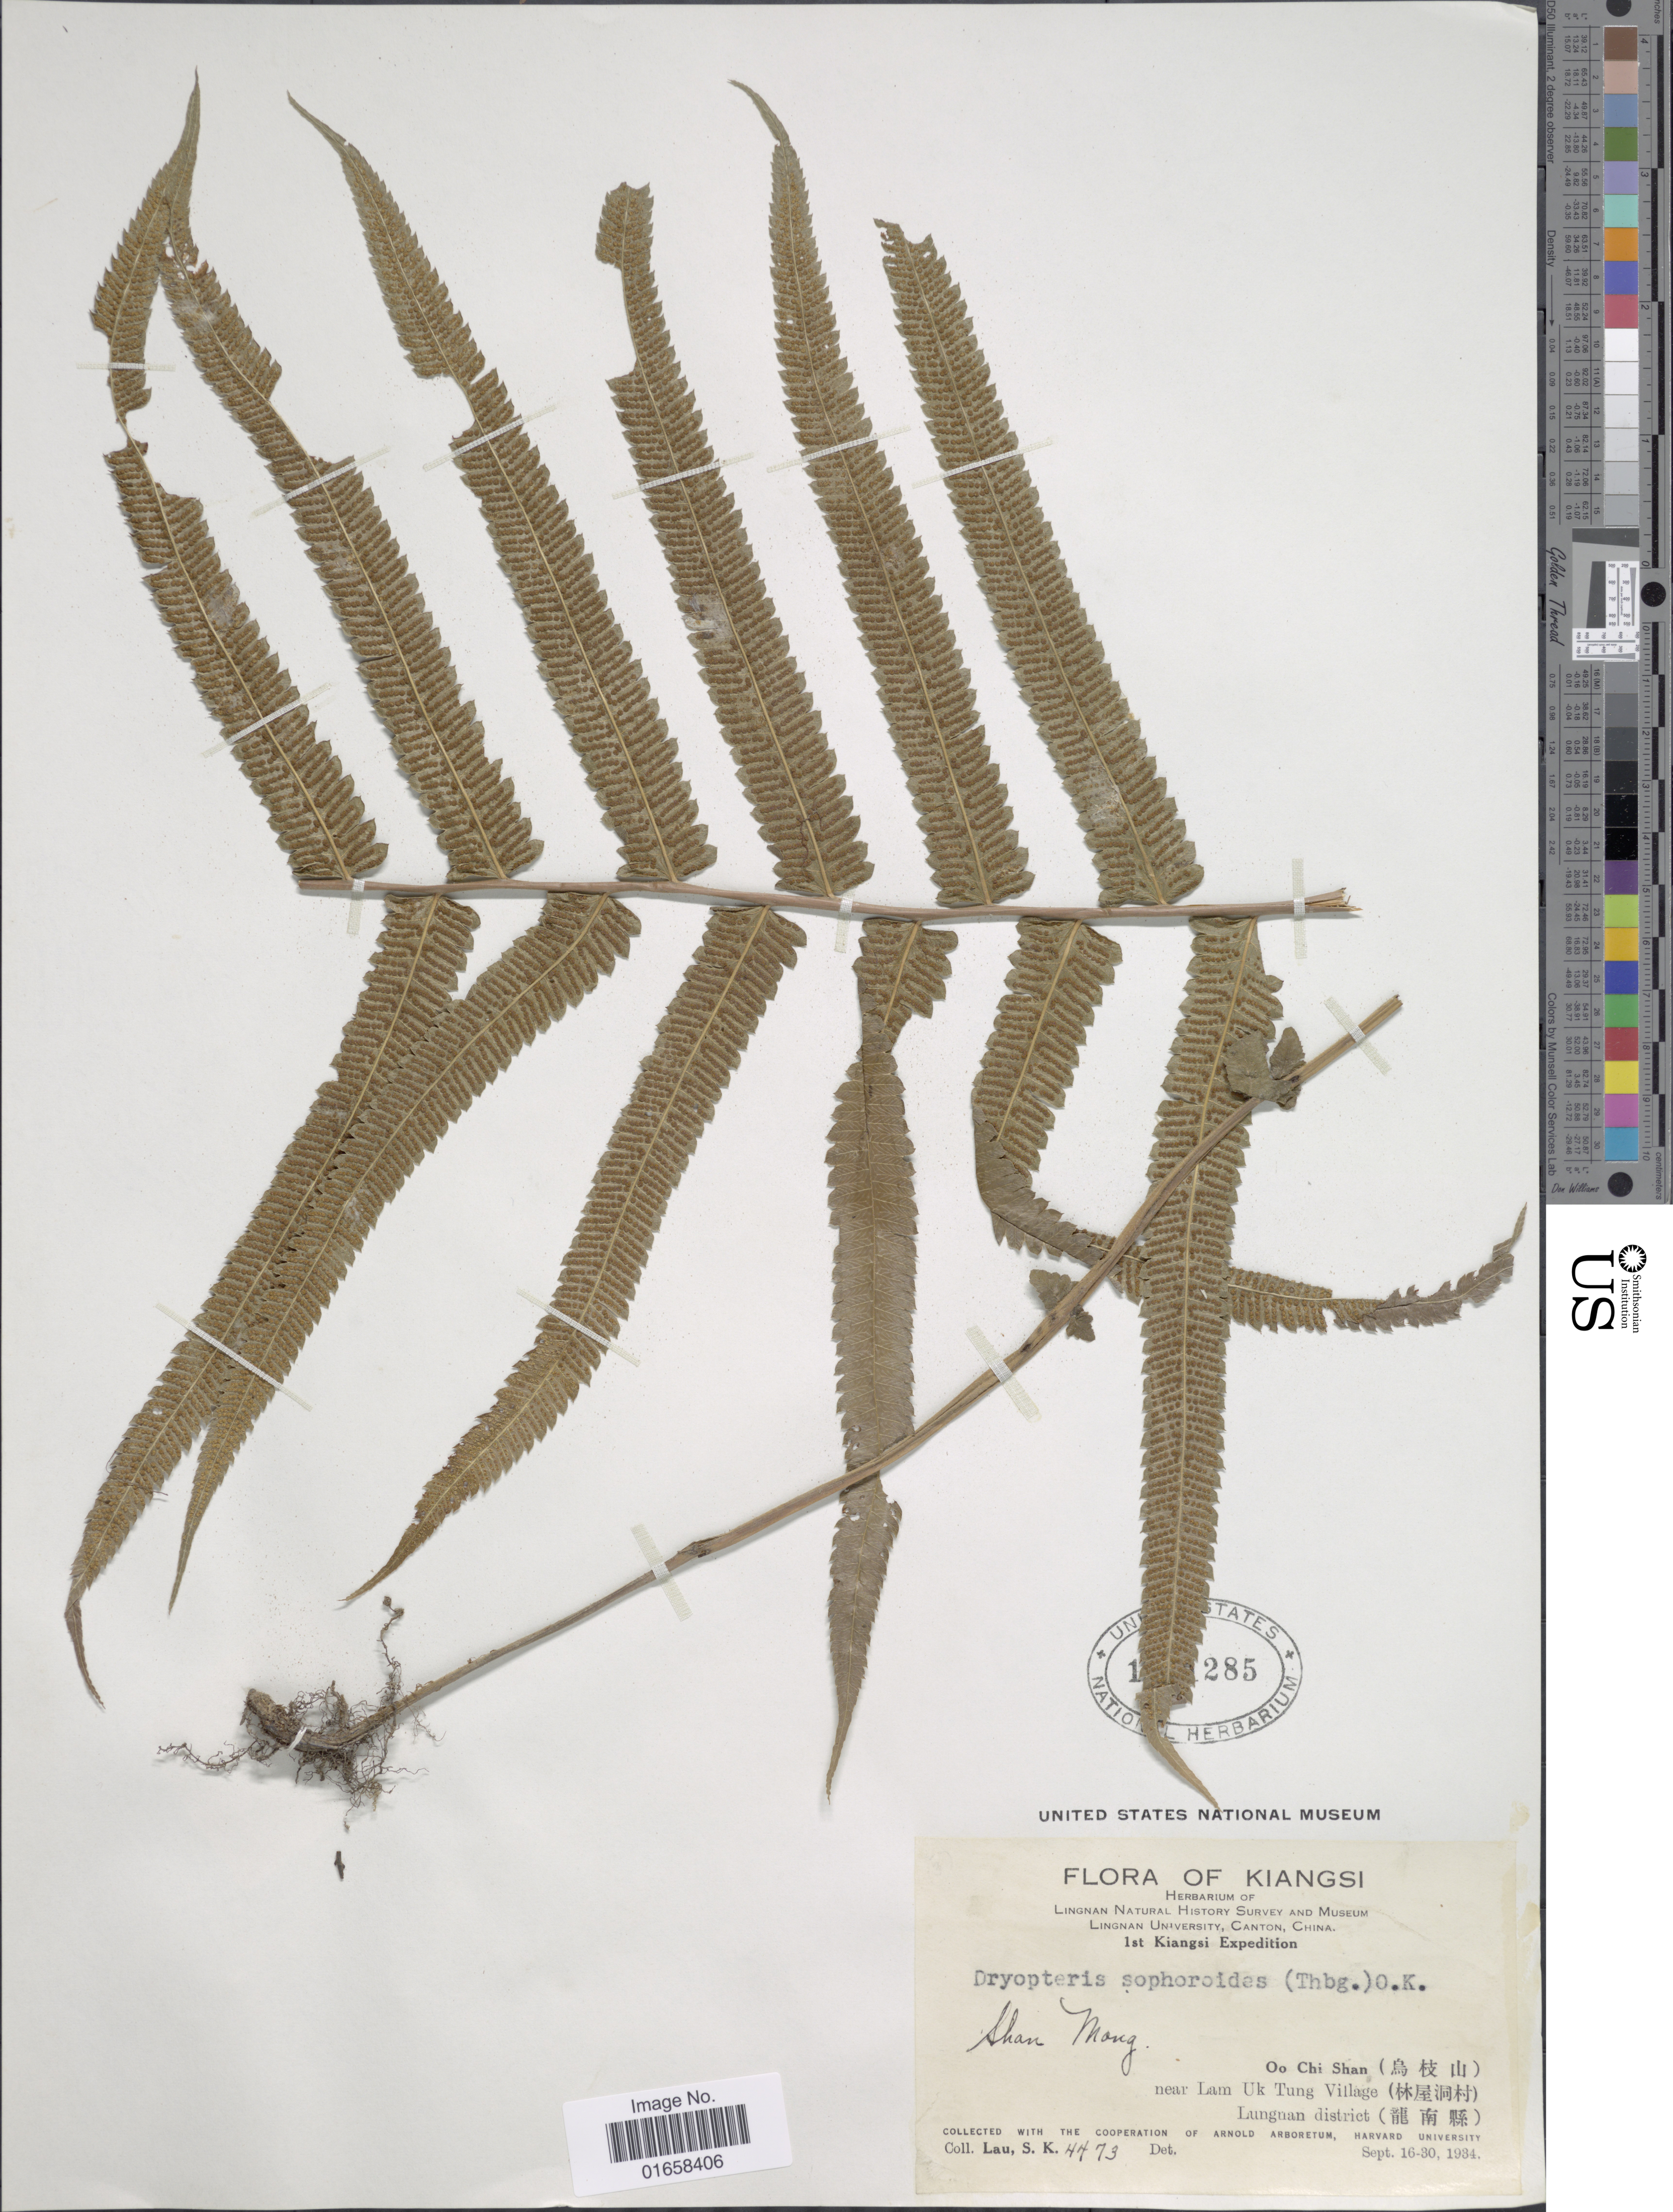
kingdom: Plantae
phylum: Tracheophyta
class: Polypodiopsida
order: Polypodiales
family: Thelypteridaceae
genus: Christella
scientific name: Christella acuminata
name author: (Houtt.) H. Lév.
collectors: S. K. Lau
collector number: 4473*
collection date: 1934-09-16/1934-09-30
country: China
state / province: Jiangxi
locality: Kiangsi. Oo Chi San. Near Lam Uk tung Village. Lunguan district. Shan Mong.